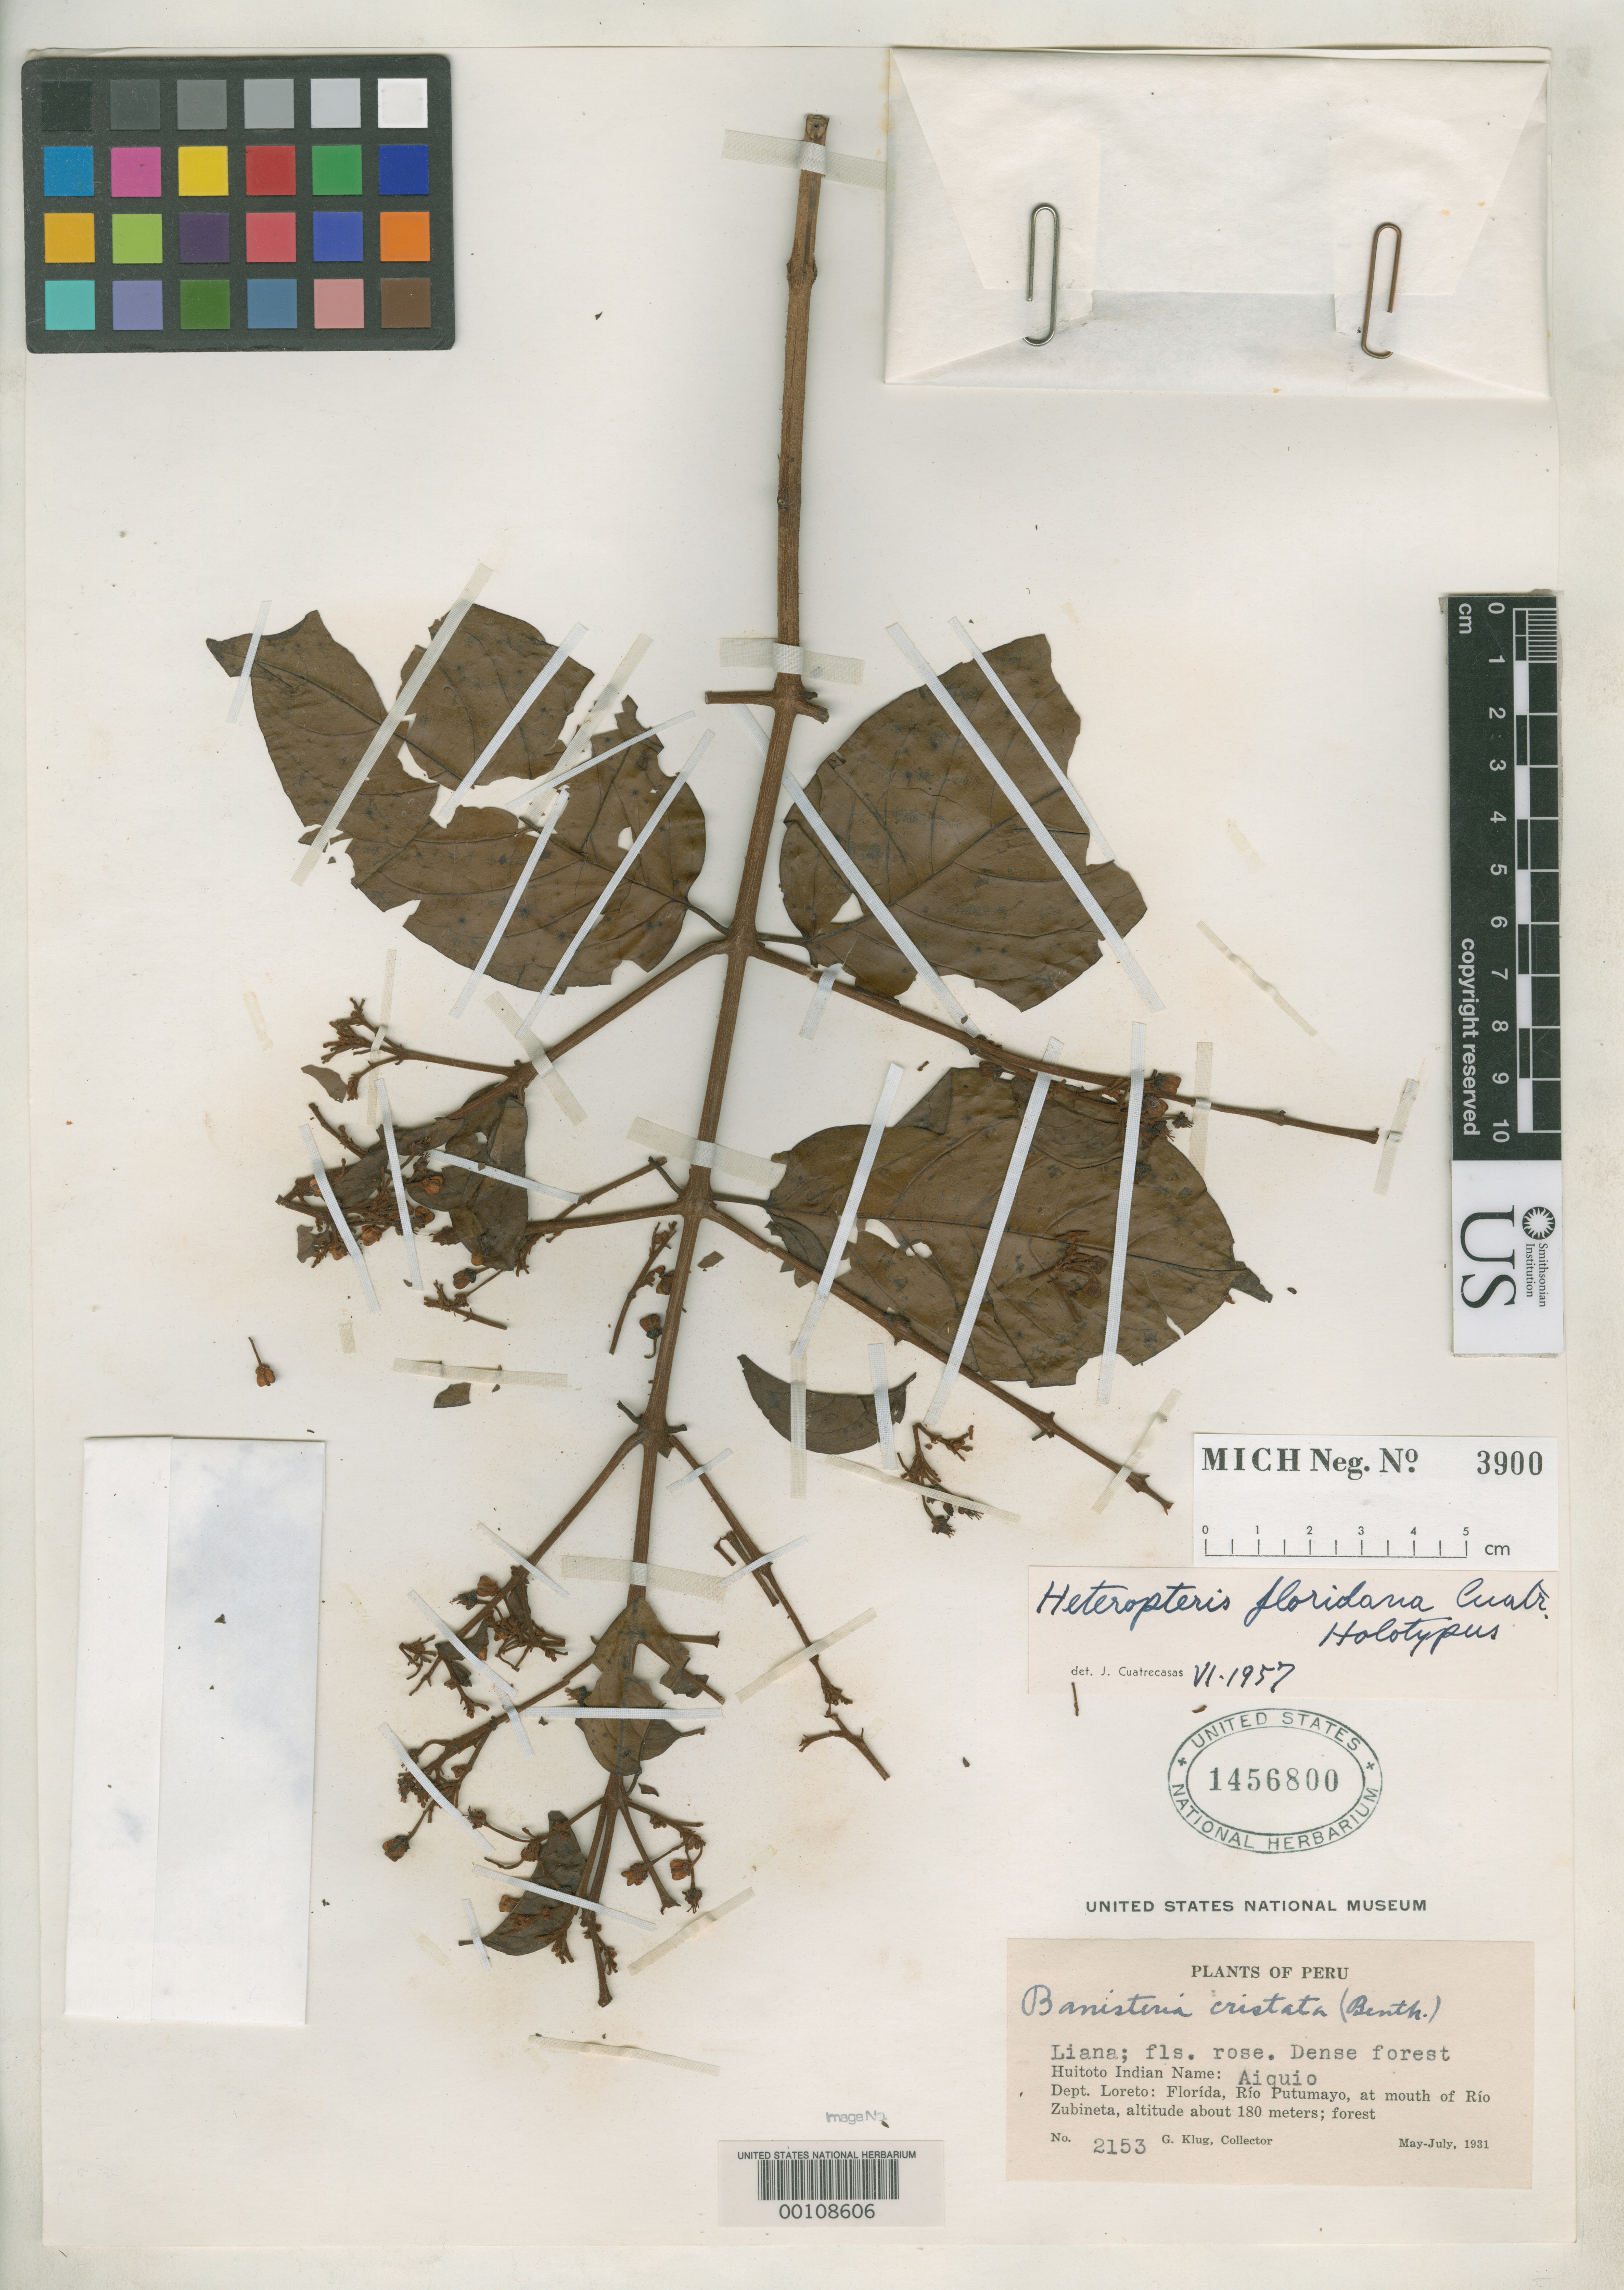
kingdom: Plantae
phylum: Tracheophyta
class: Magnoliopsida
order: Malpighiales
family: Malpighiaceae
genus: Heteropterys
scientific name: Heteropterys floridana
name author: Cuatrec.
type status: Holotype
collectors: G. Klug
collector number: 2153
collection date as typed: May 1931 to -- Jul 1931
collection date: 1931-05/1931-07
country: Peru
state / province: Loreto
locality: Florida, Rio Putumayo, mouth of Rio Zubineta.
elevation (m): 180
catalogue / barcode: US 1456800